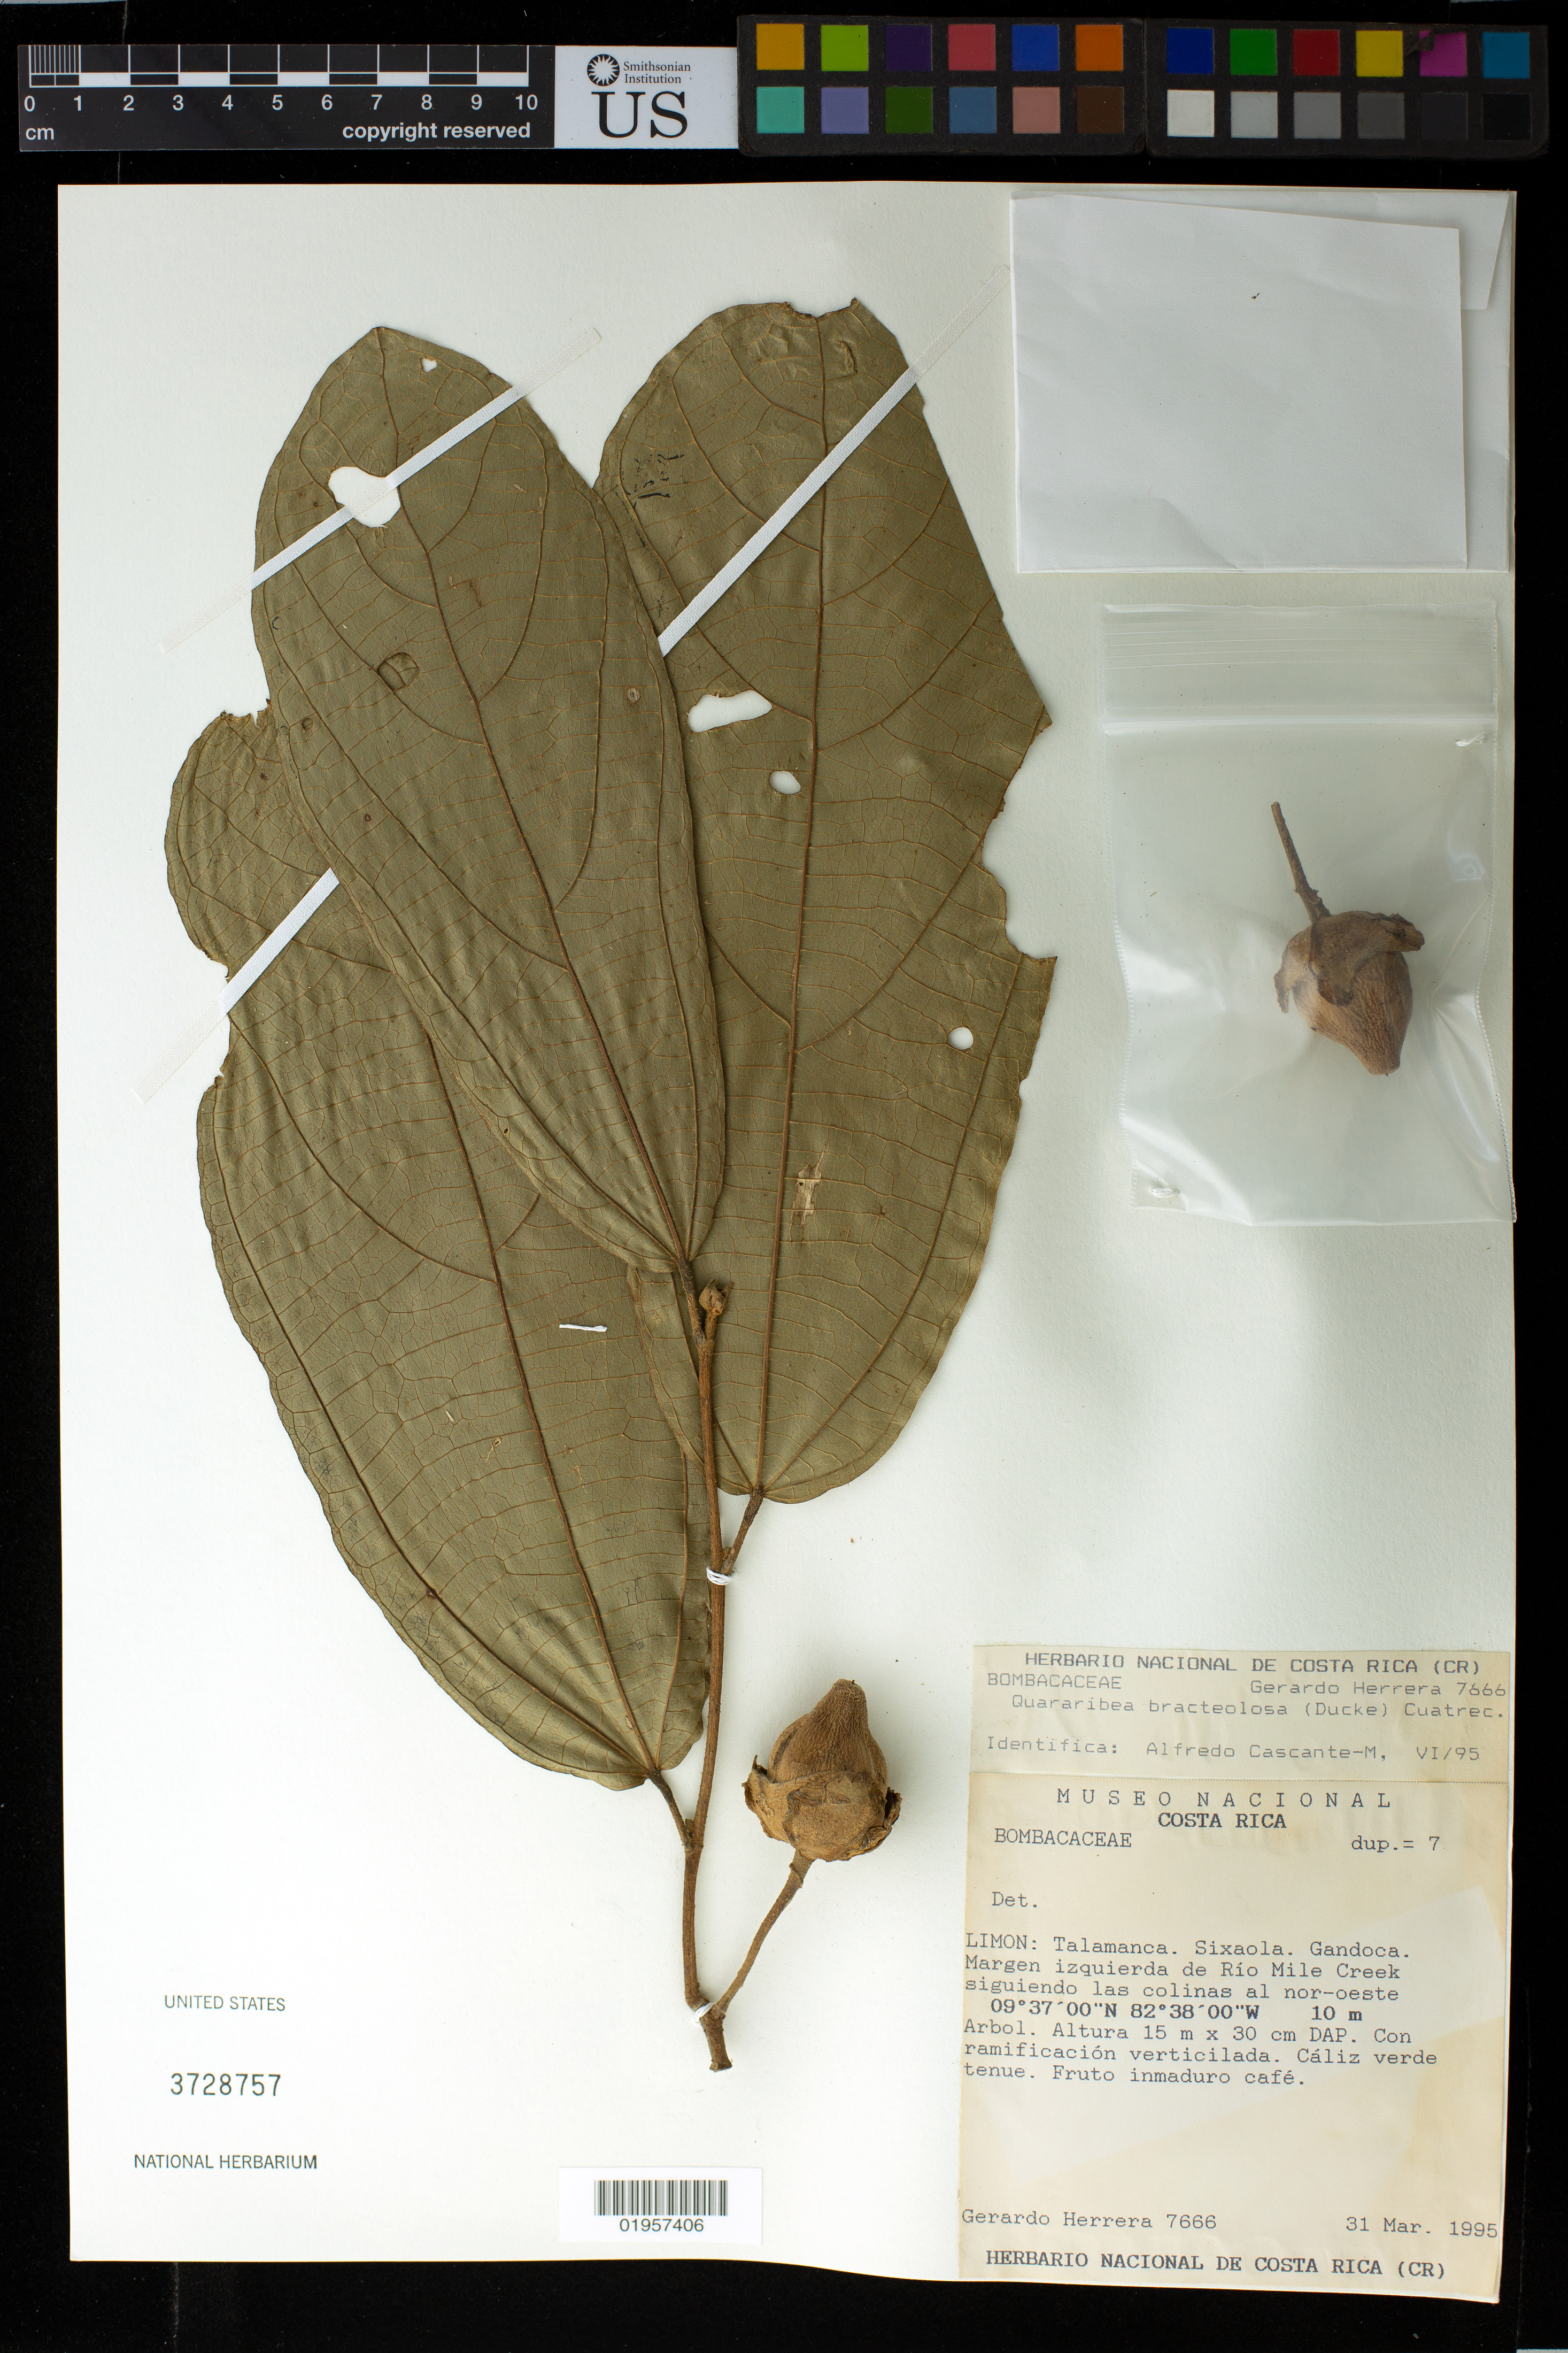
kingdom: Plantae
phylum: Tracheophyta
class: Magnoliopsida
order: Malvales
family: Malvaceae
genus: Quararibea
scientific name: Quararibea bracteolosa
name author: (Ducke) Cuatrec.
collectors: G. Herrera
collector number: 7666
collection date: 1995-03-31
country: Costa Rica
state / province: Limón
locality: Talamanca. Sixaola. Gandoca. Margen izquierda de Río Mile Creek siguiendo las colinas al nor-oeste.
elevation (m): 10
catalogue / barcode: US 3728757